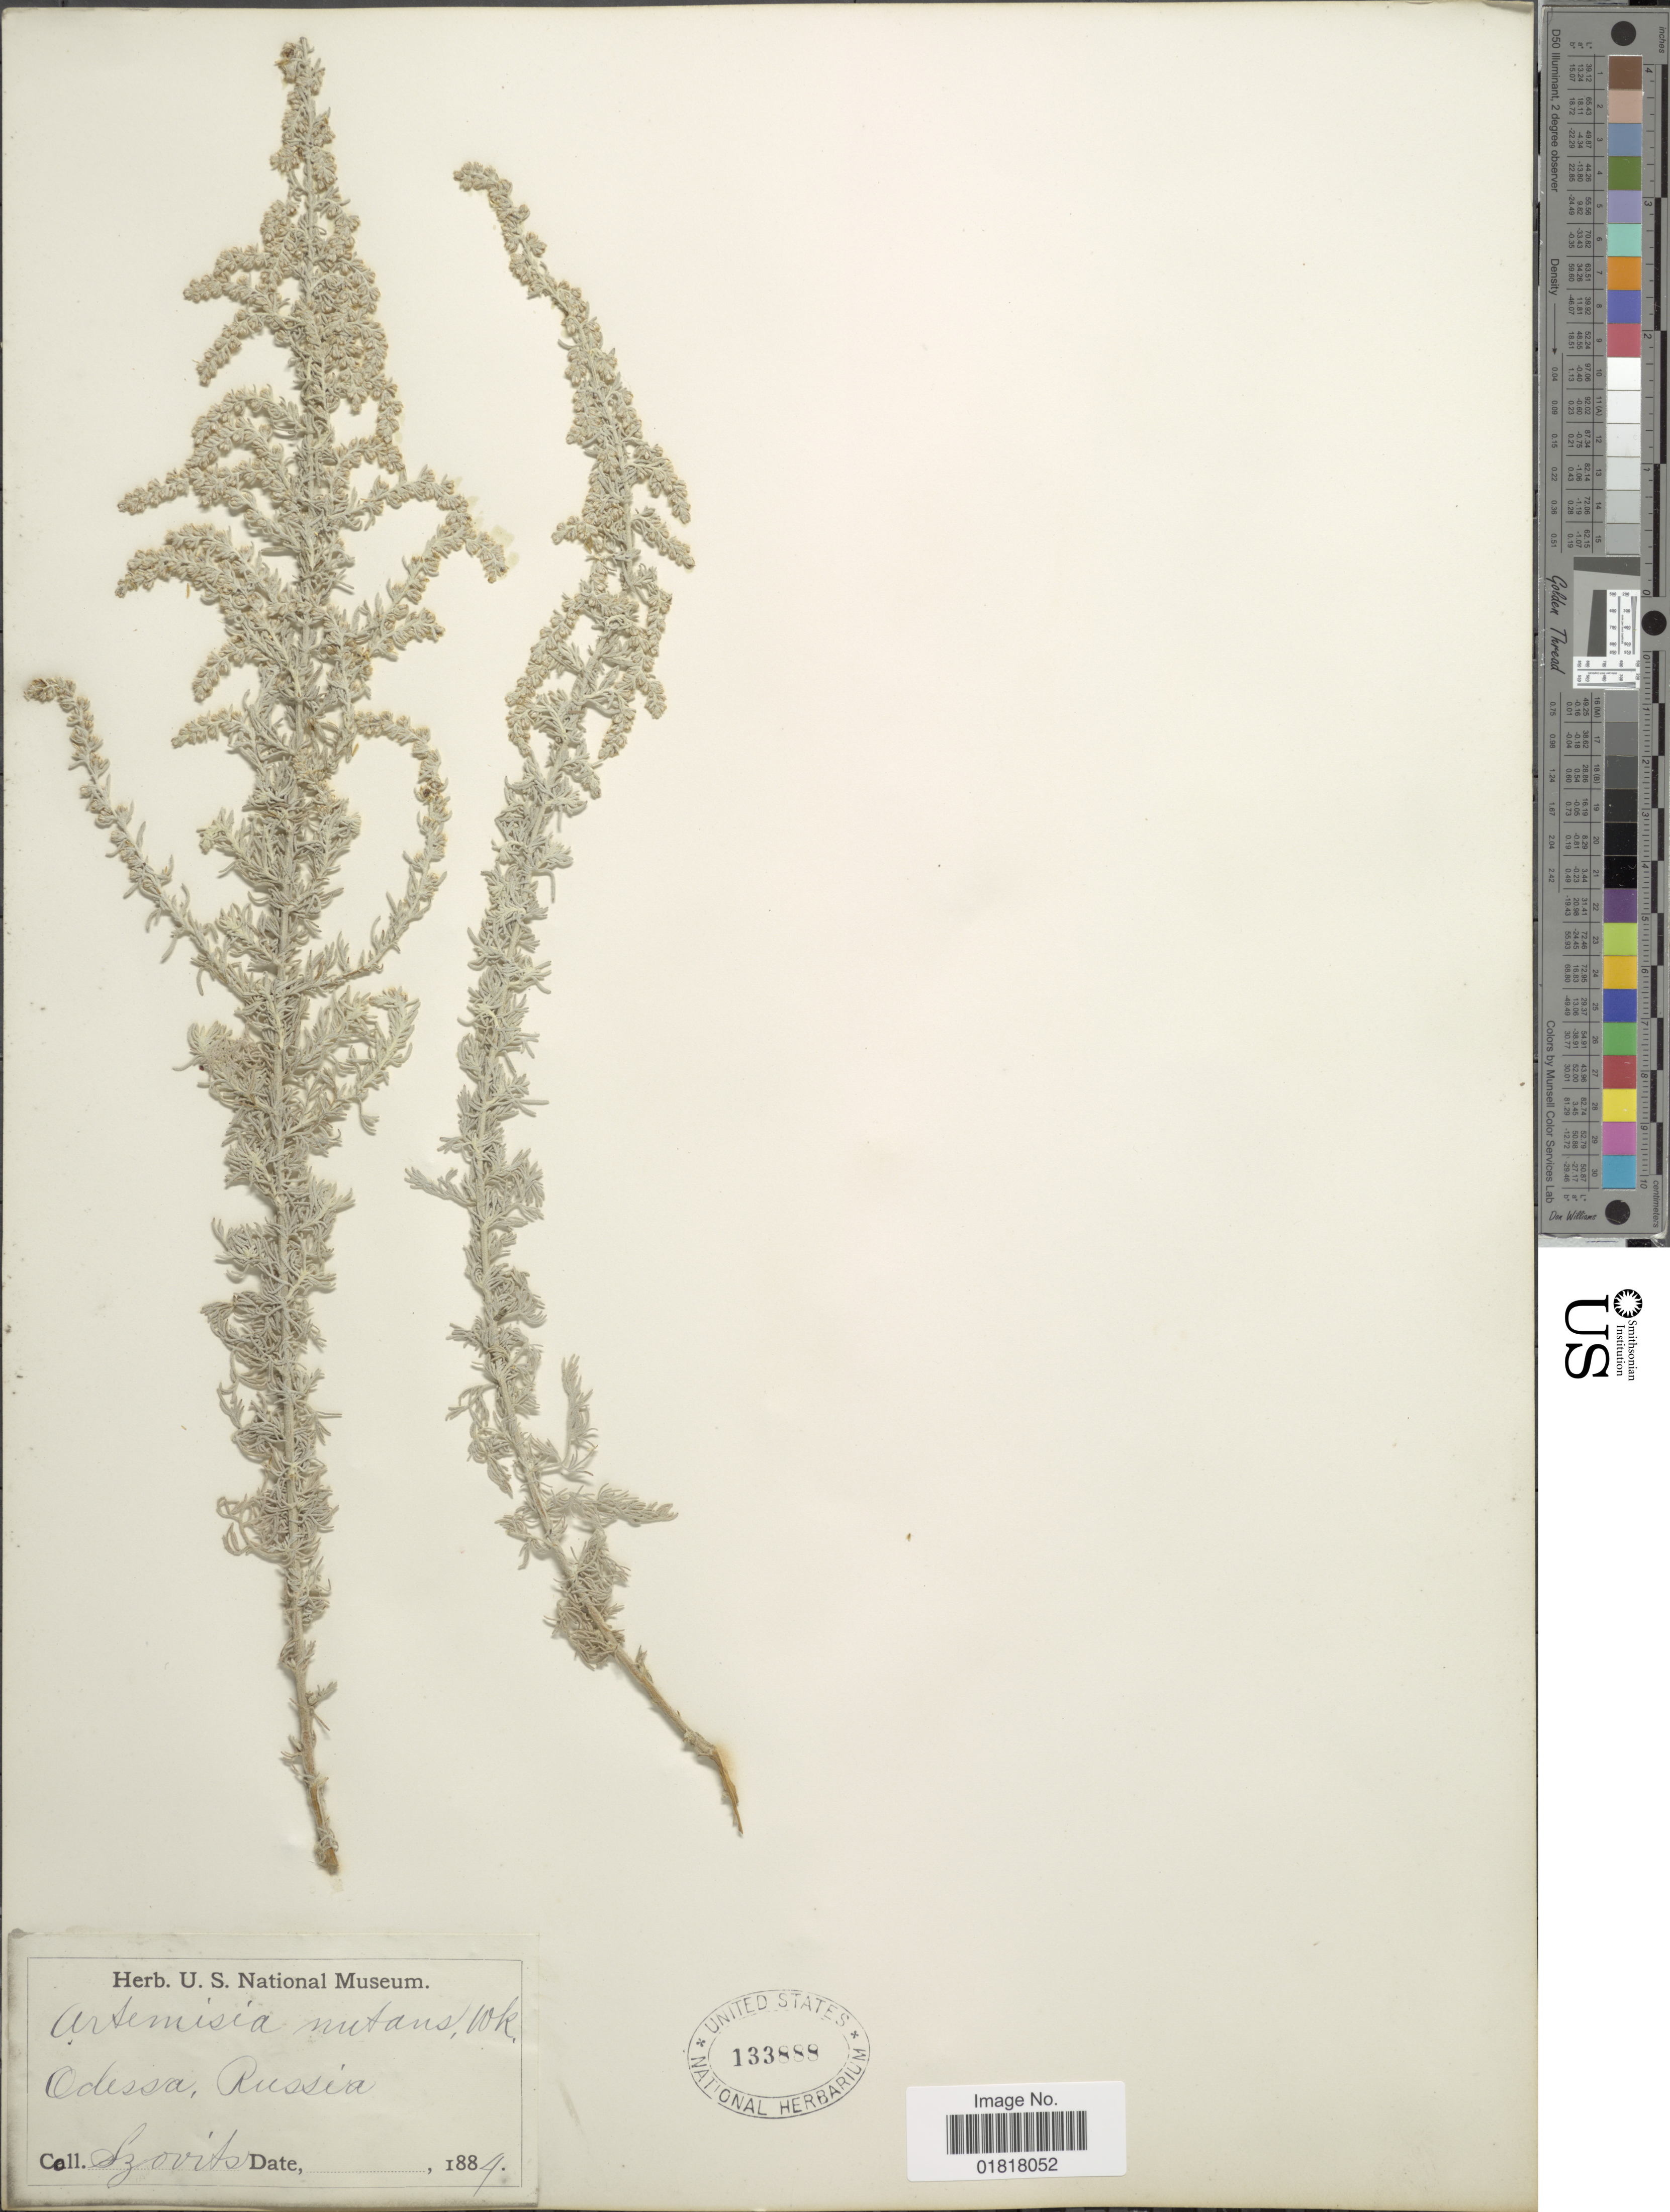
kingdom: Plantae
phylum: Tracheophyta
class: Magnoliopsida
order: Asterales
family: Asteraceae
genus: Artemisia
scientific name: Artemisia nutans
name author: Willd.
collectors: J. Szovits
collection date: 1884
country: Ukraine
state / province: Odesa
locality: Russia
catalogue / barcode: US 133888